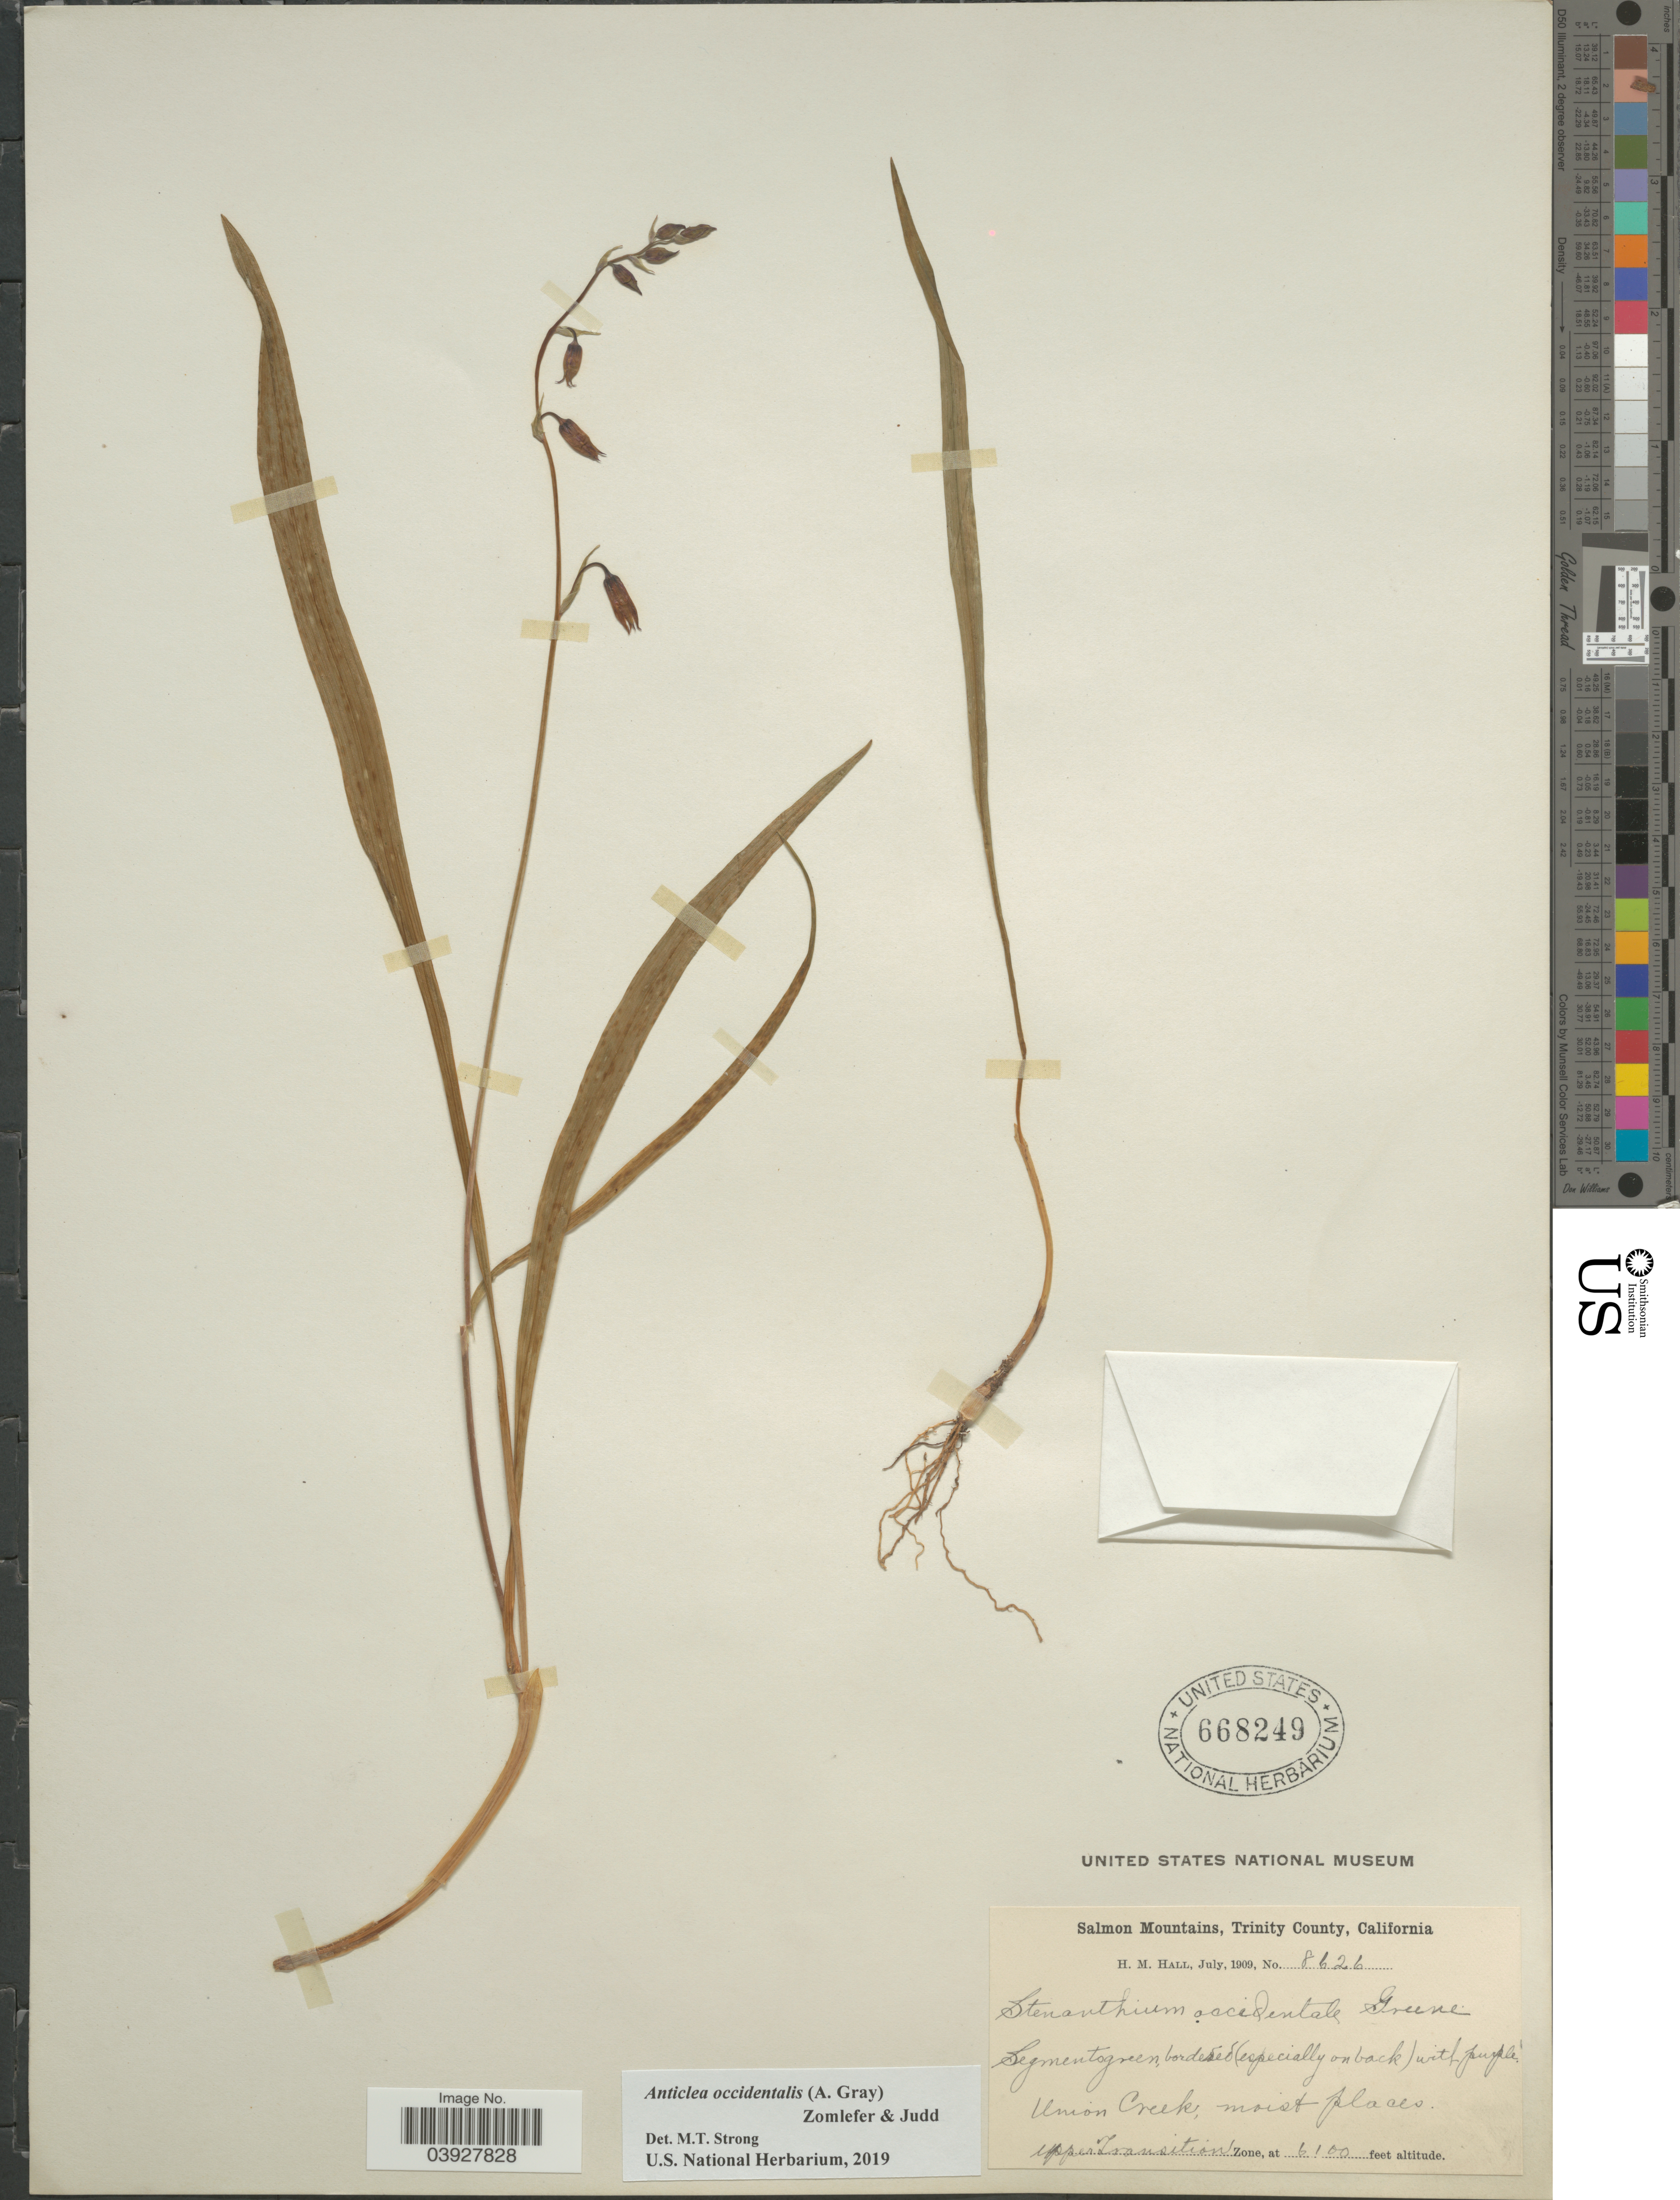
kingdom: Plantae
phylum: Tracheophyta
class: Liliopsida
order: Liliales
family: Melanthiaceae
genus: Anticlea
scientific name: Anticlea occidentalis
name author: (A. Gray) Zomlefer & Judd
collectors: H. M. Hall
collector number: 8626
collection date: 1909-07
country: United States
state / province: California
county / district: Trinity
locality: Salmon Mountains, Trinity County. Union Creek. Upper Transition Zone.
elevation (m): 1859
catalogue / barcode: US 668249